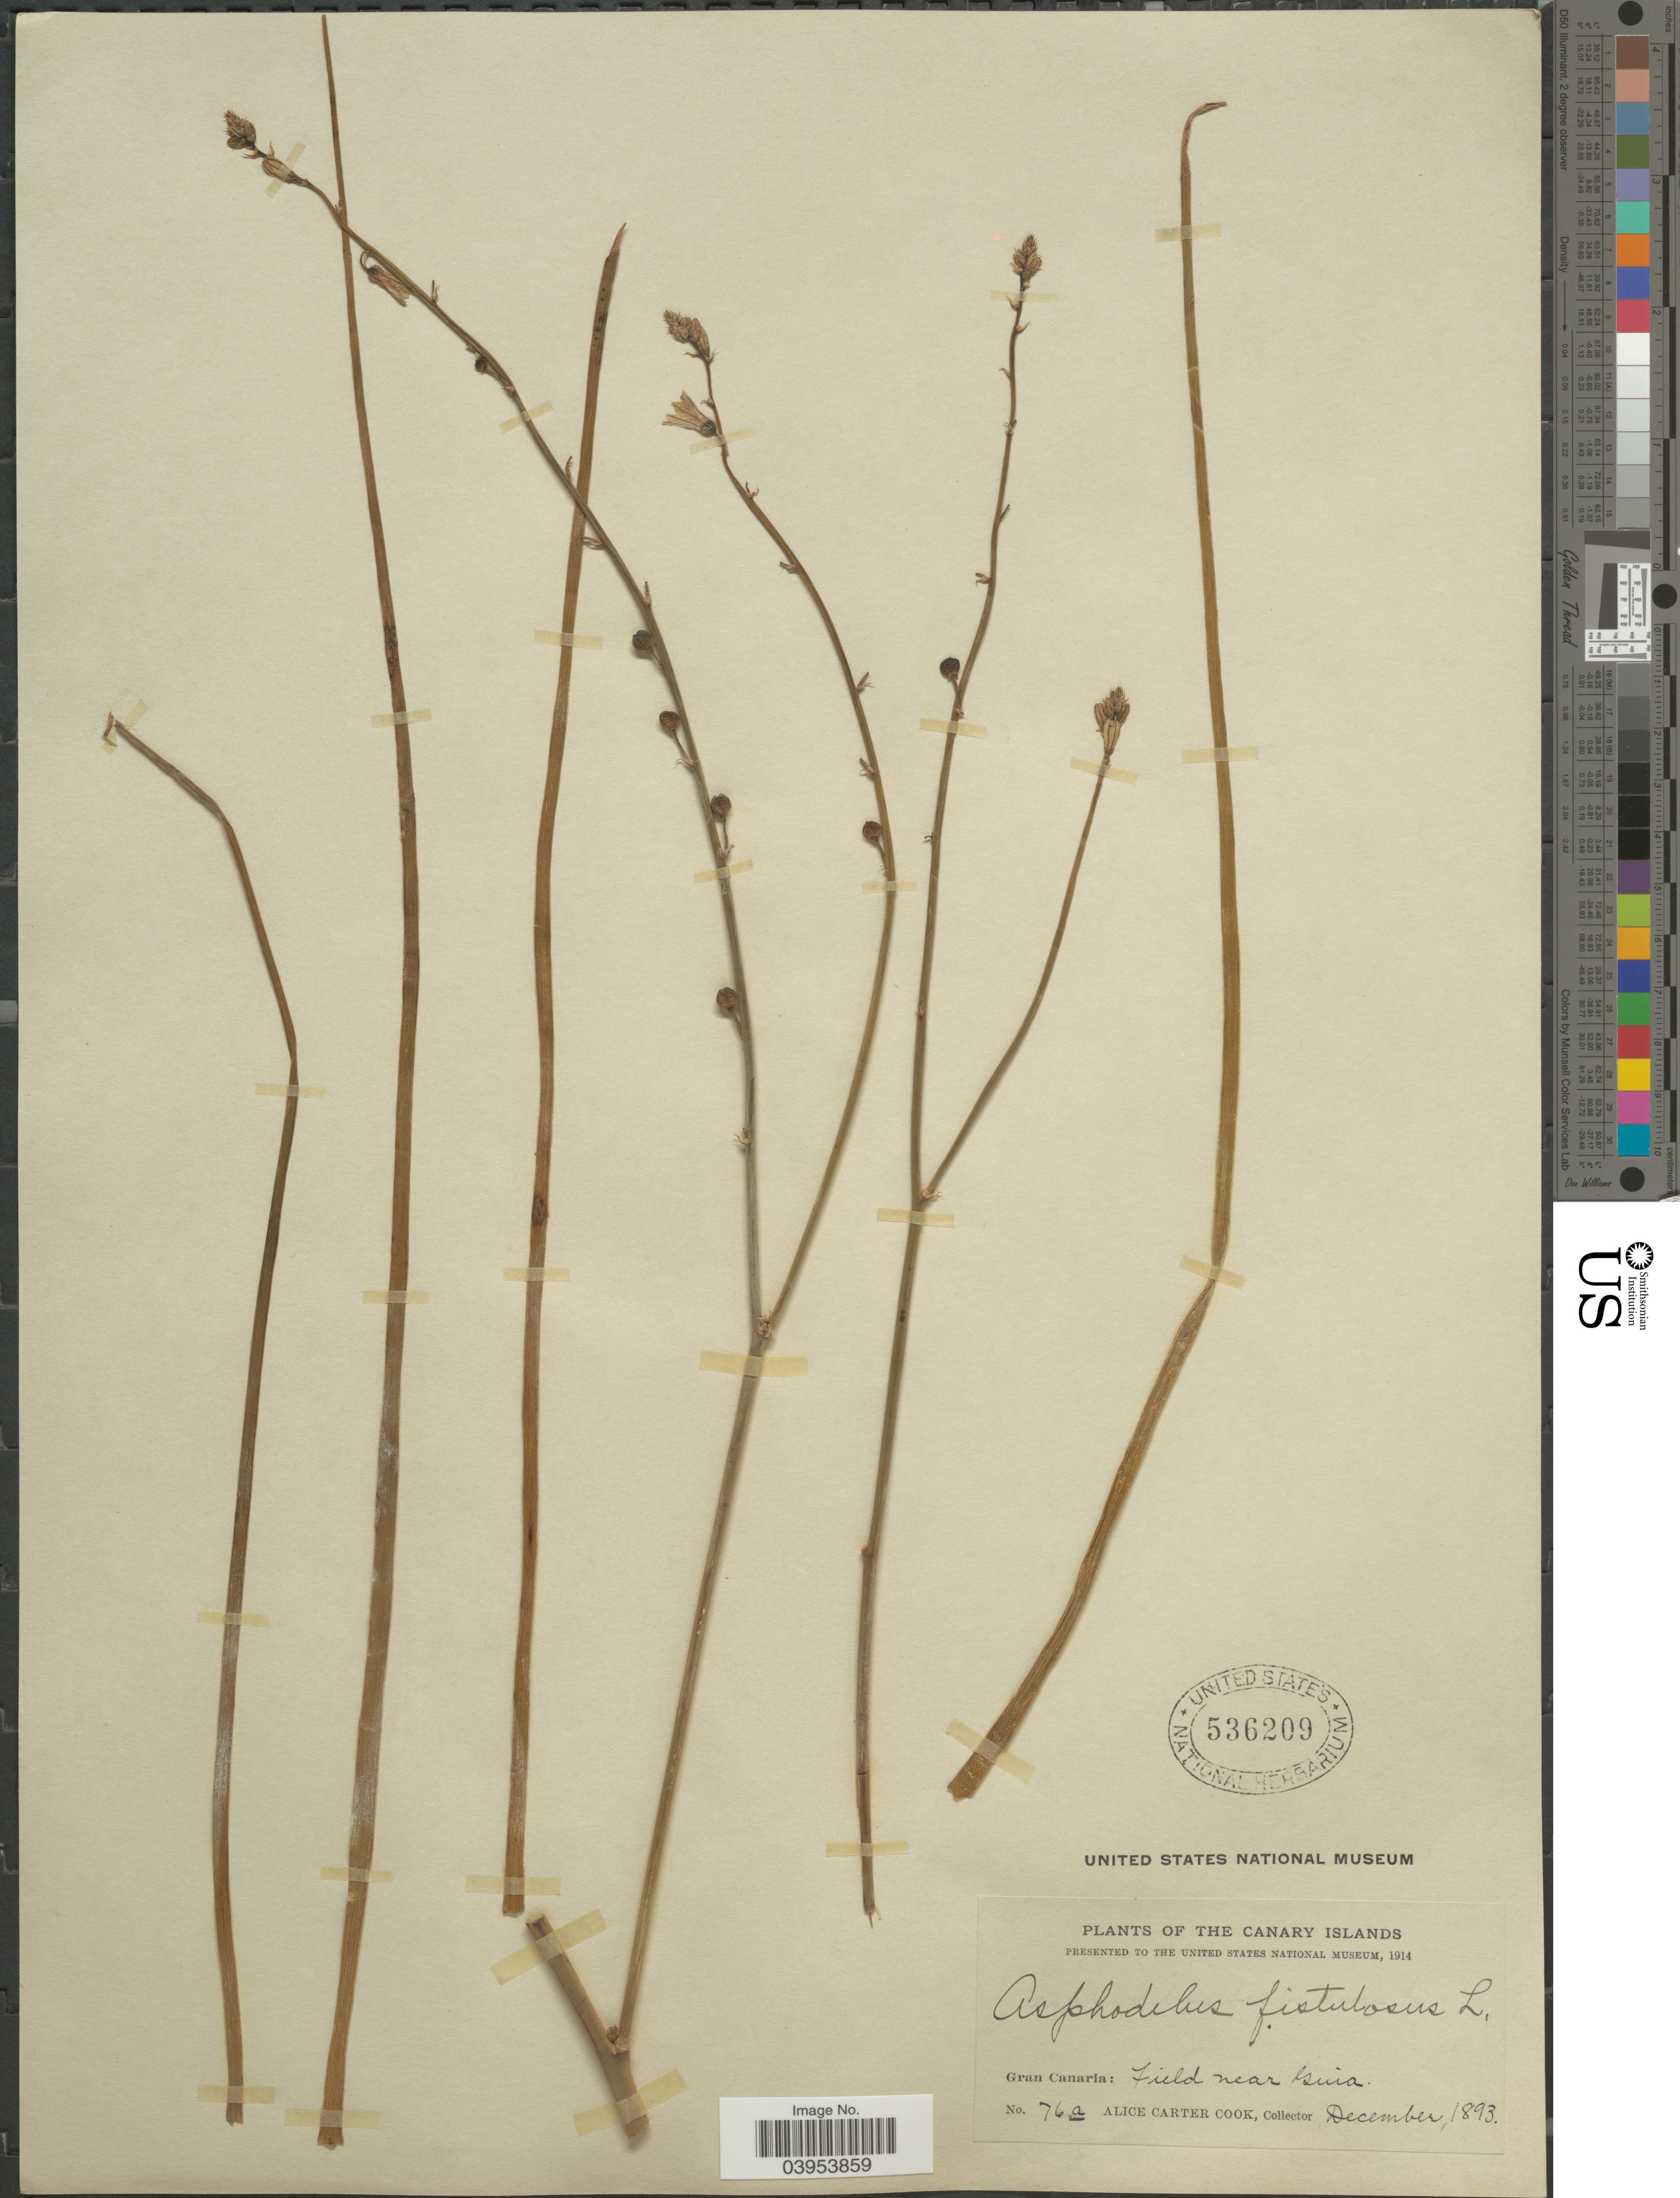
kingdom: Plantae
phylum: Tracheophyta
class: Liliopsida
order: Asparagales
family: Asphodelaceae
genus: Asphodelus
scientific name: Asphodelus fistulosus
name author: L.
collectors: Alice C. Cook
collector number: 76a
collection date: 1893-12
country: Spain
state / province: Canarias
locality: The Canary Islands. Gran Canaria: Field near Guia.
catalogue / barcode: US 536209